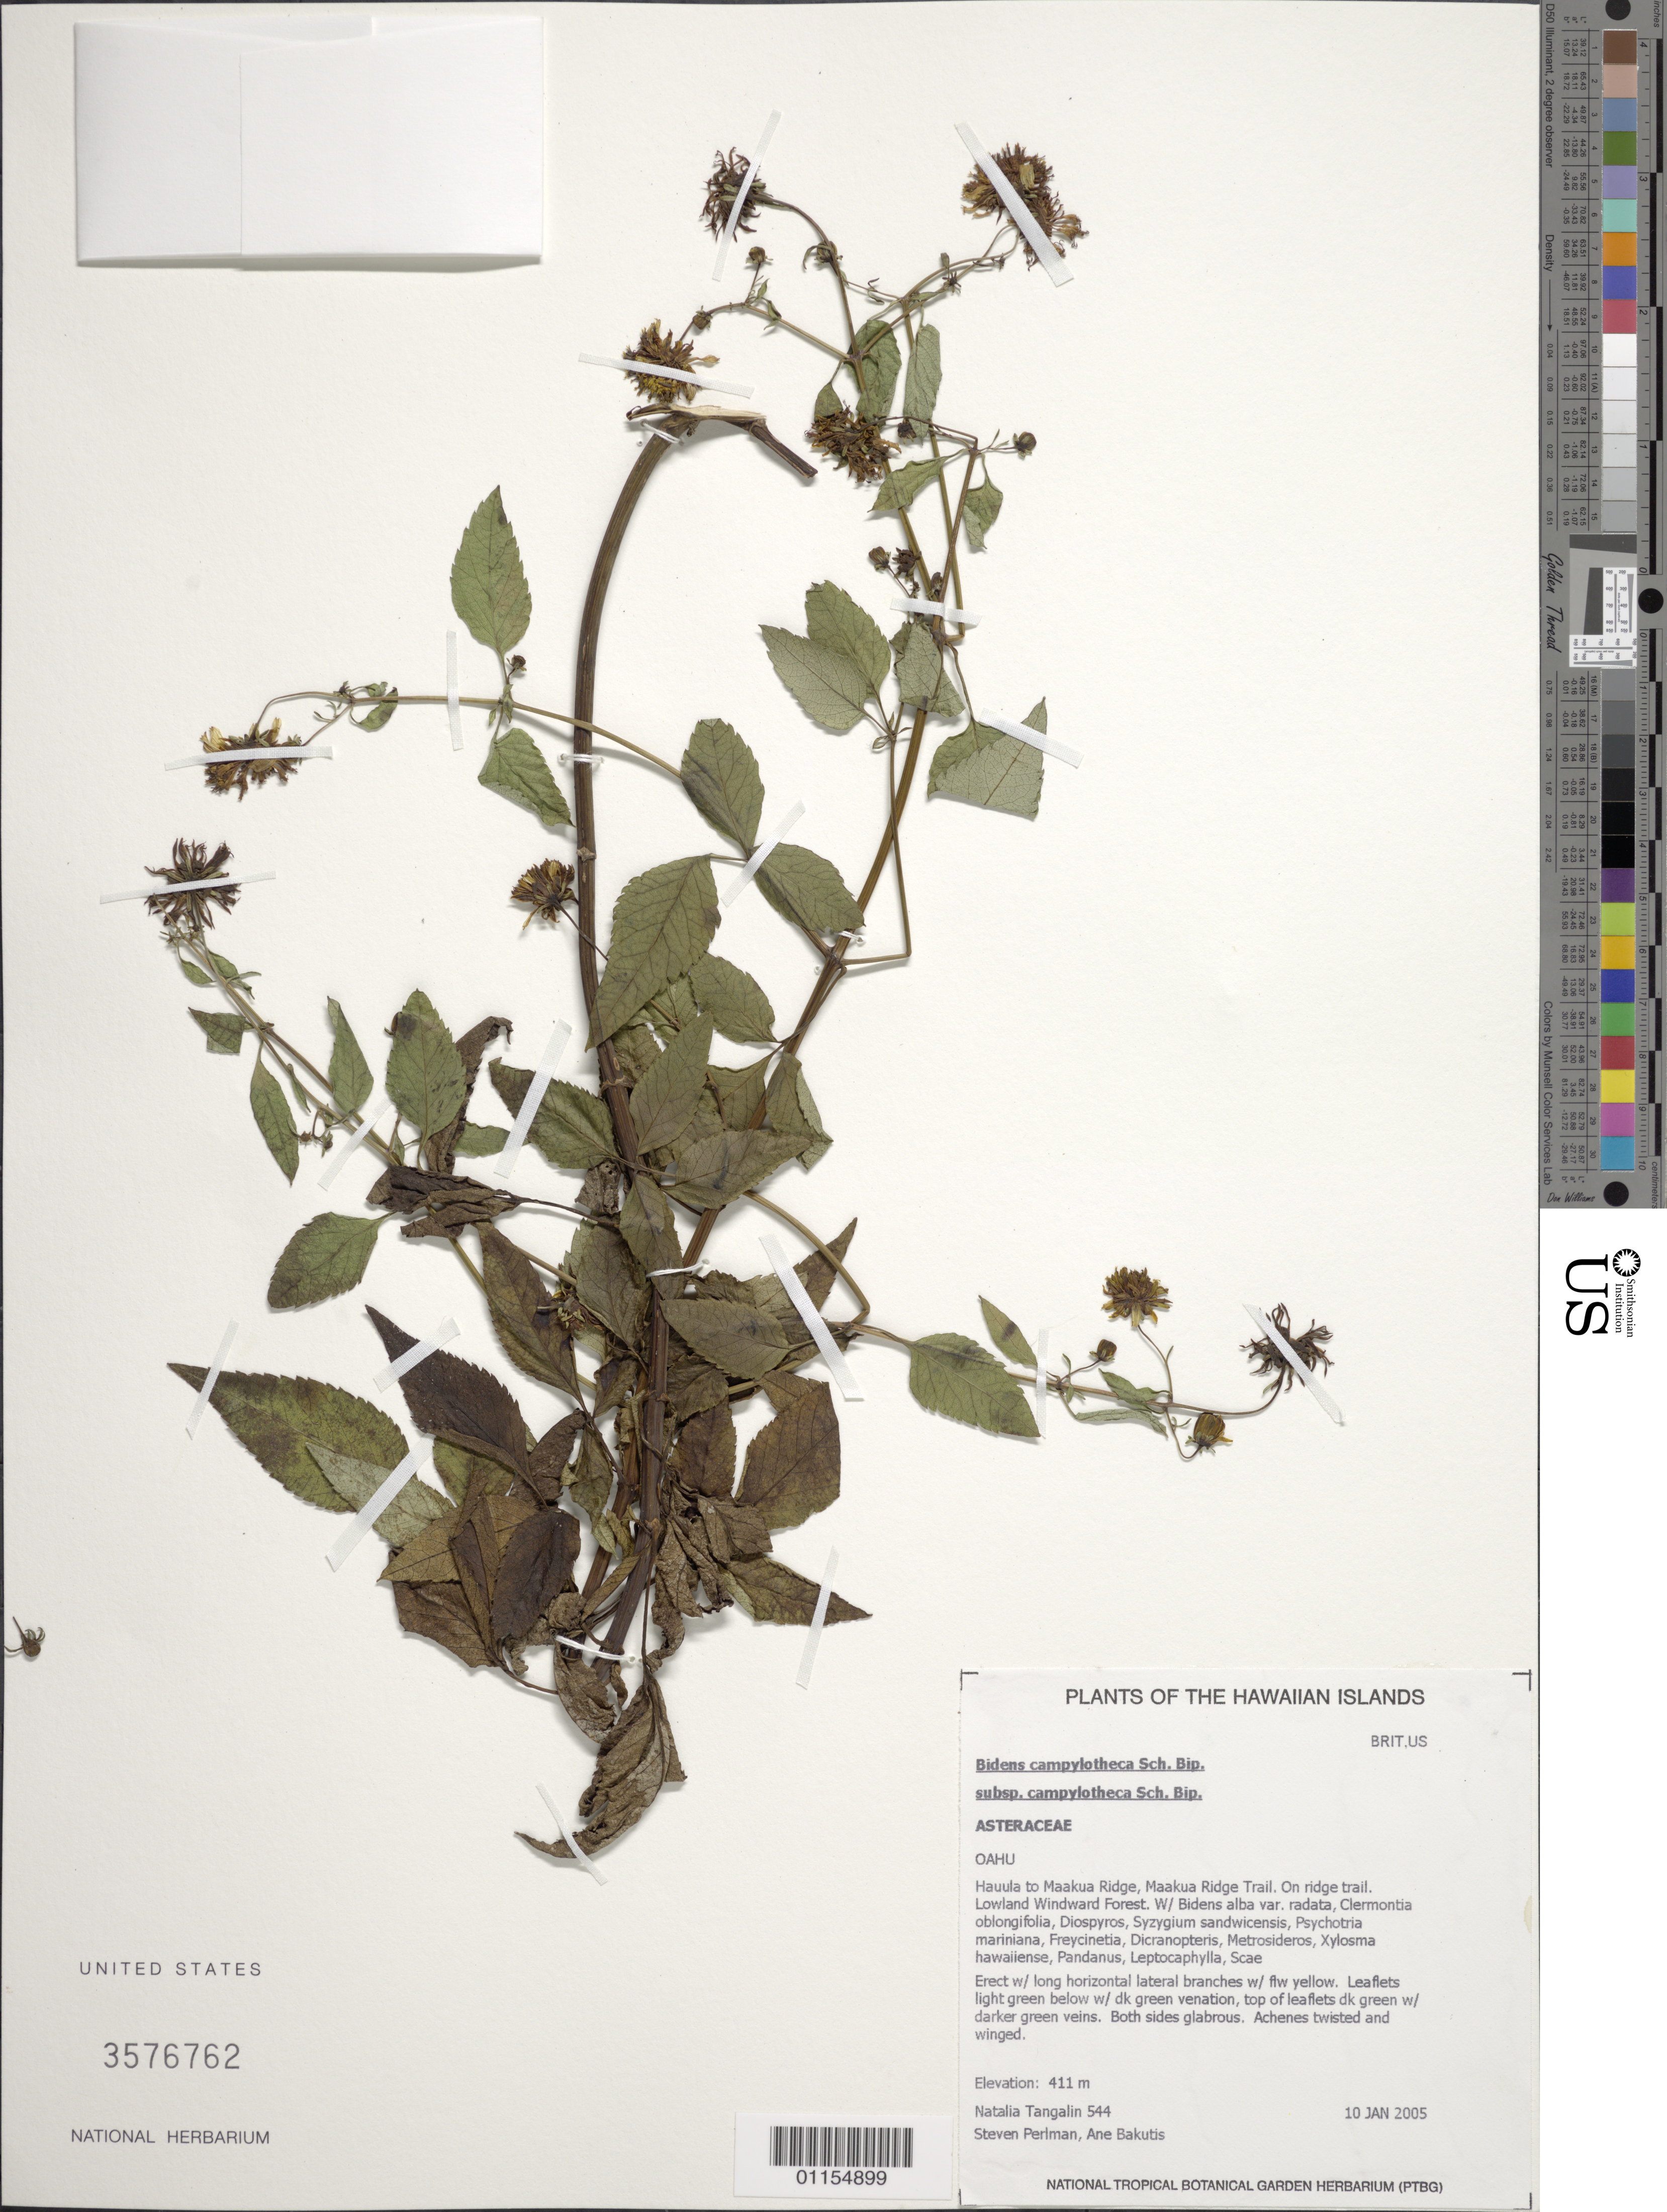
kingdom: Plantae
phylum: Tracheophyta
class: Magnoliopsida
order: Asterales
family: Asteraceae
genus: Bidens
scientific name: Bidens campylotheca subsp. campylotheca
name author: Sch. Bip.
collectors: N. Tangalin, S. P. Perlman & A. Bakutis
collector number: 544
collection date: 2005-01-10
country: United States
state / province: Hawaii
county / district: Honolulu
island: Oahu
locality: Hauula to Maakua Ridge, Maakua Ridge Trail, on ridge trail.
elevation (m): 411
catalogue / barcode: US 3576762